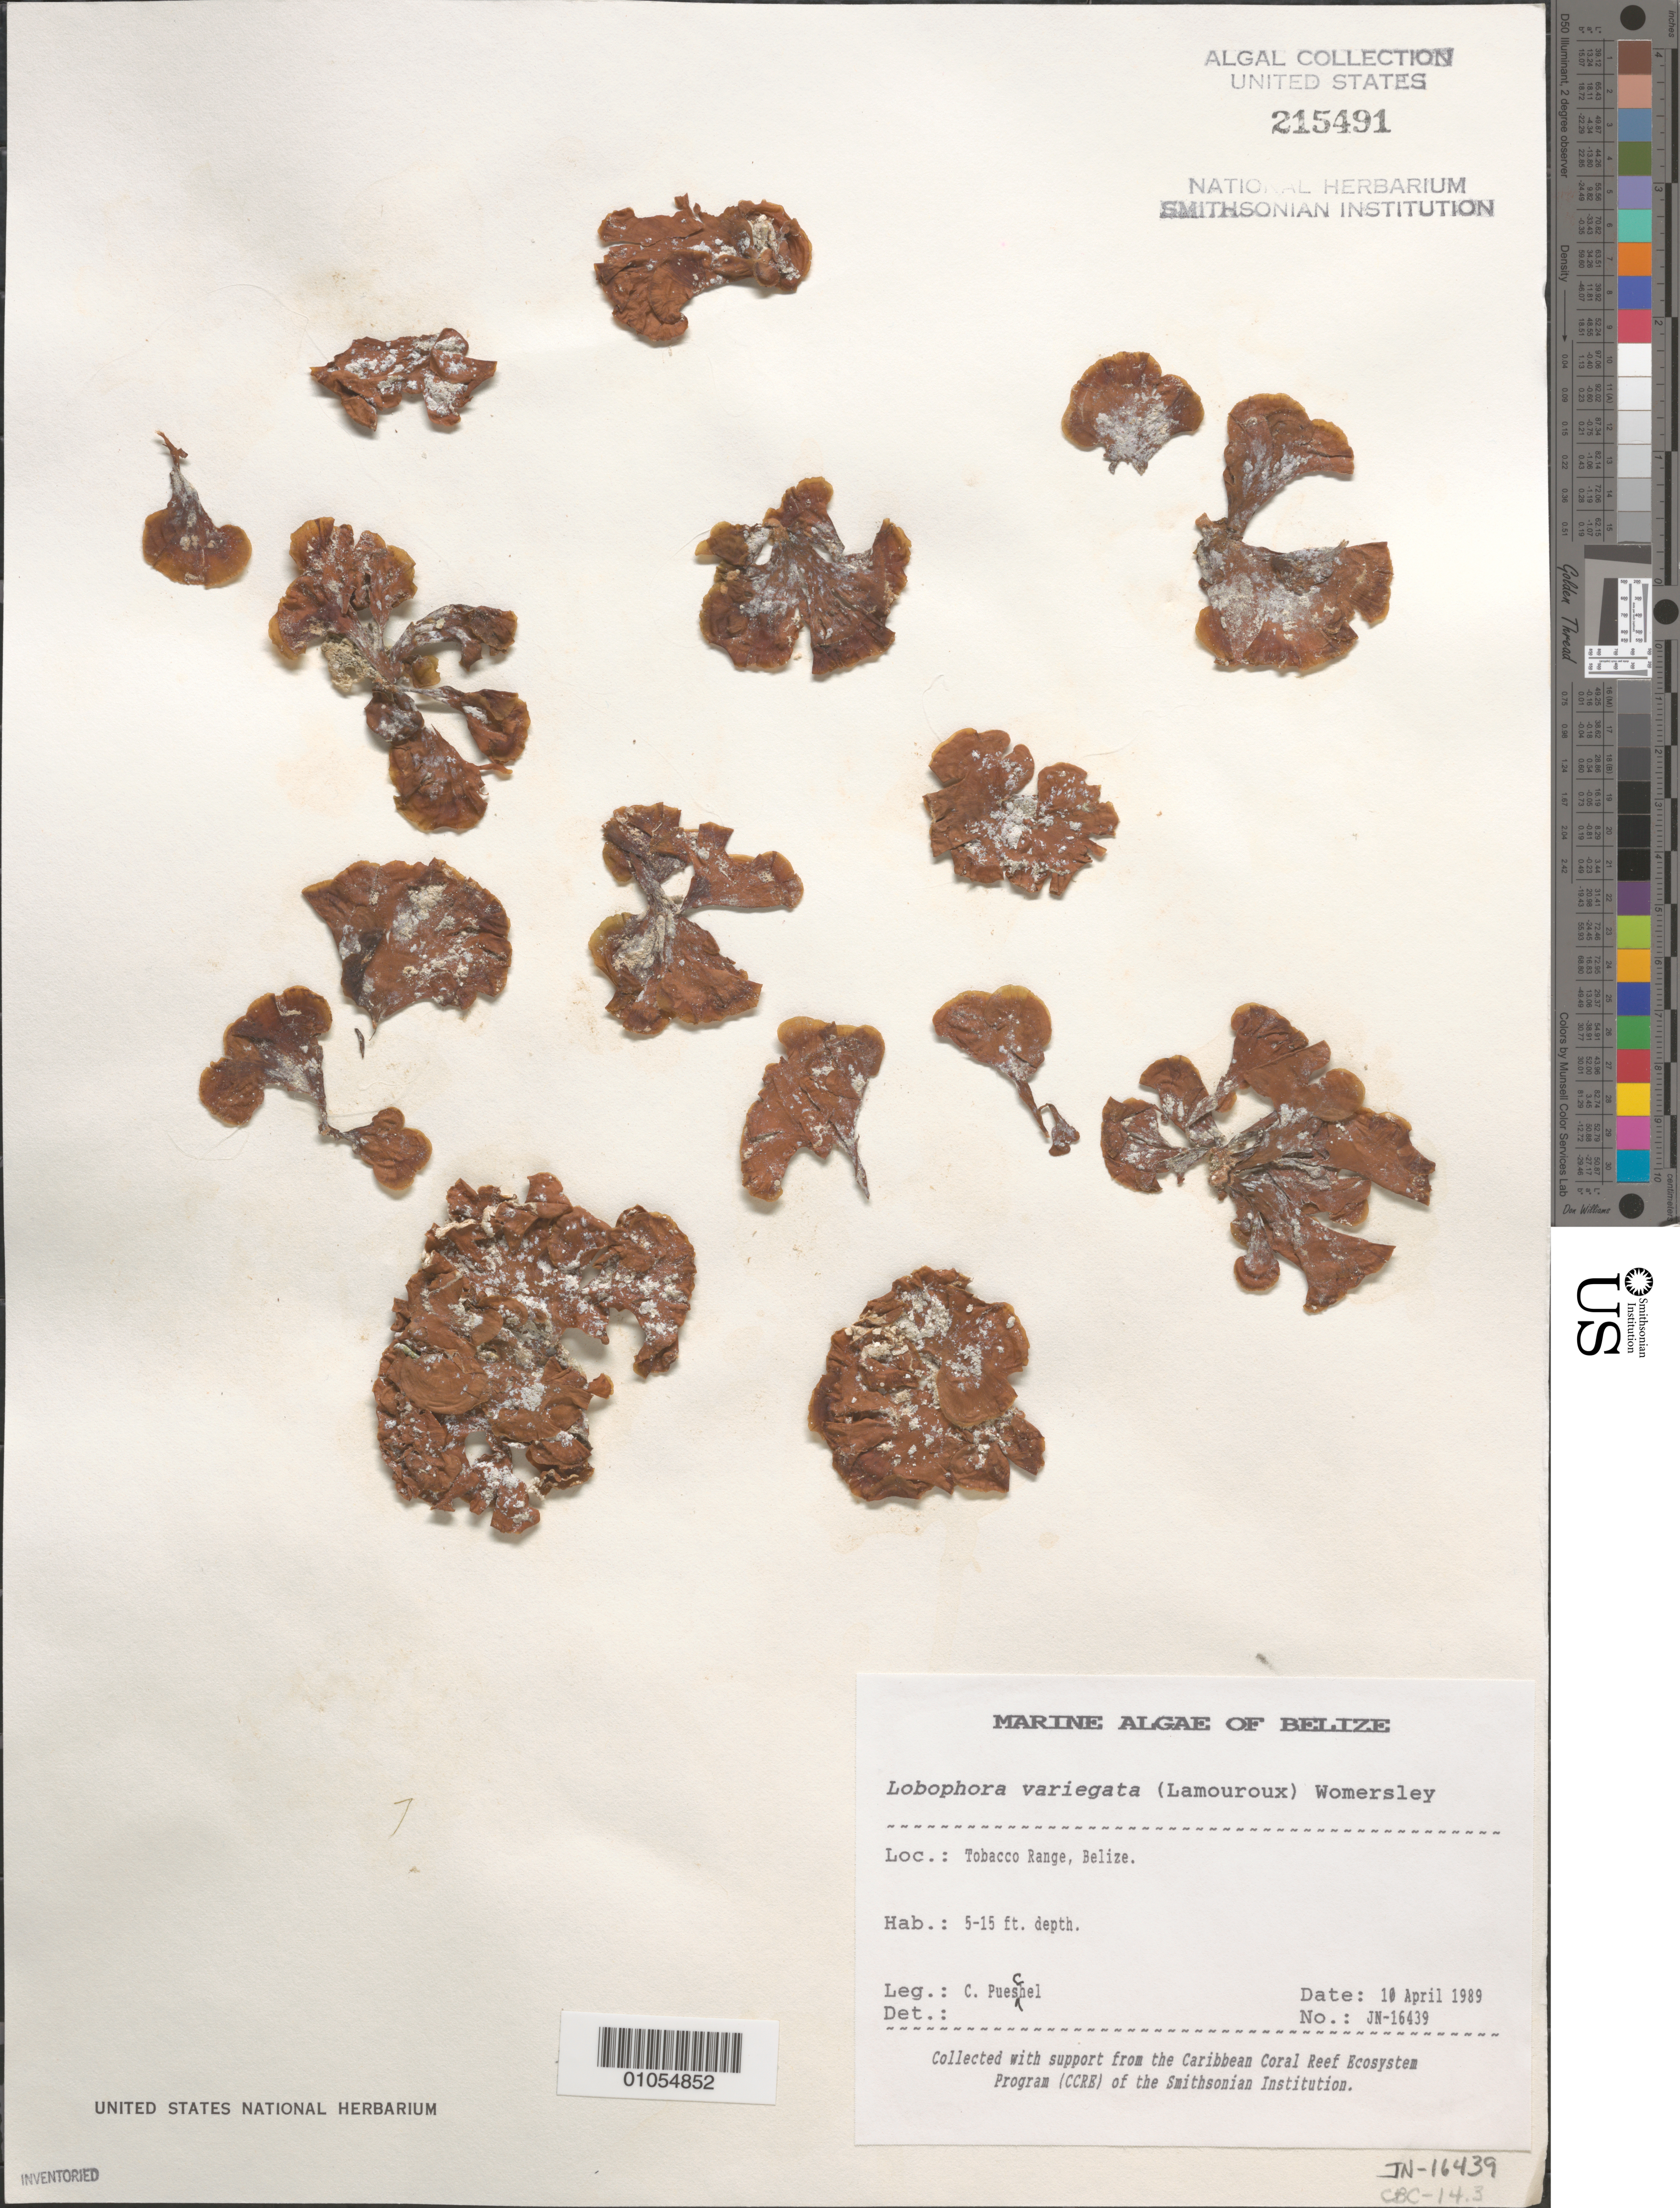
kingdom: Chromista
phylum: Ochrophyta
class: Phaeophyceae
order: Dictyotales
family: Dictyotaceae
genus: Lobophora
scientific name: Lobophora variegata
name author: (J.V.Lamouroux) Womersley & E.C. Oliveira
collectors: C. Pueschel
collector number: JN-16439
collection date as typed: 10 Apr 1989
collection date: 1989-04-10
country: Belize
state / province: Stann Creek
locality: Tobacco Range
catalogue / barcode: US 215491